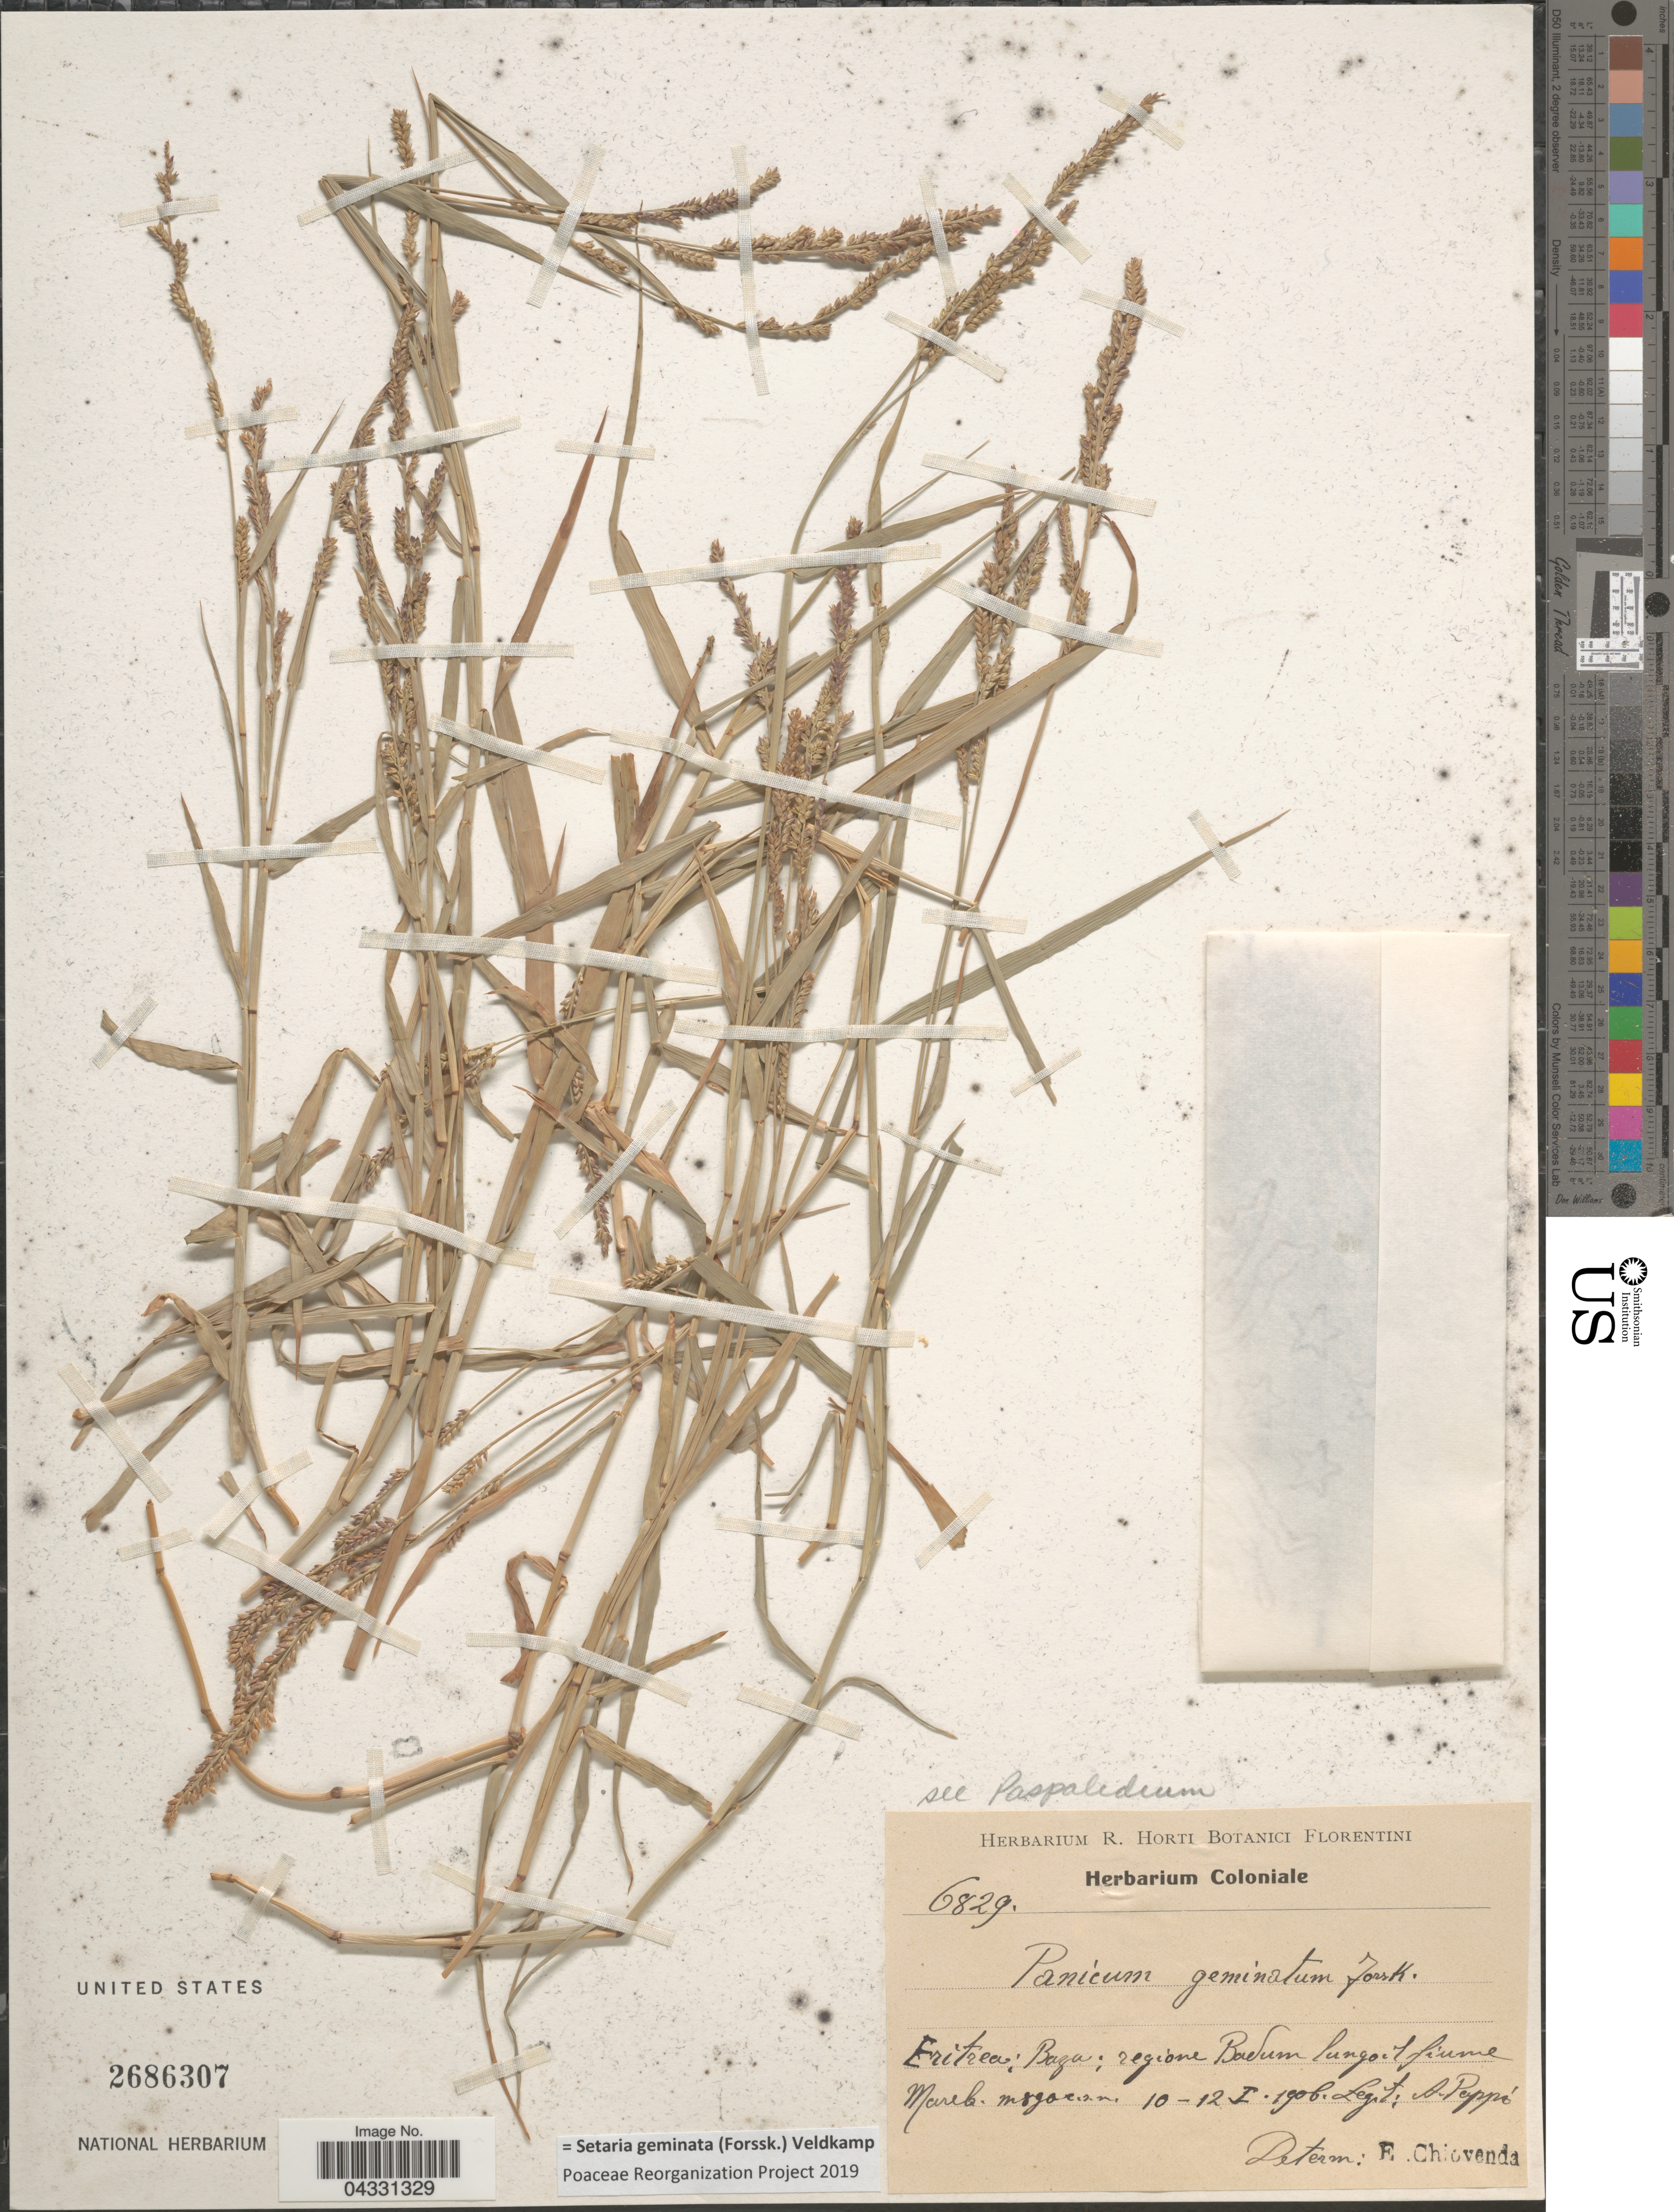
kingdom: Plantae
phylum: Tracheophyta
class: Liliopsida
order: Poales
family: Poaceae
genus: Setaria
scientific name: Setaria geminata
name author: (Forssk.) Veldkamp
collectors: A. Pappi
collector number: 6829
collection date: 1906-01-10/1906-01-12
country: Eritrea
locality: Baza: regione Badum lungo el fiume Mareb.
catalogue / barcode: US 2686307